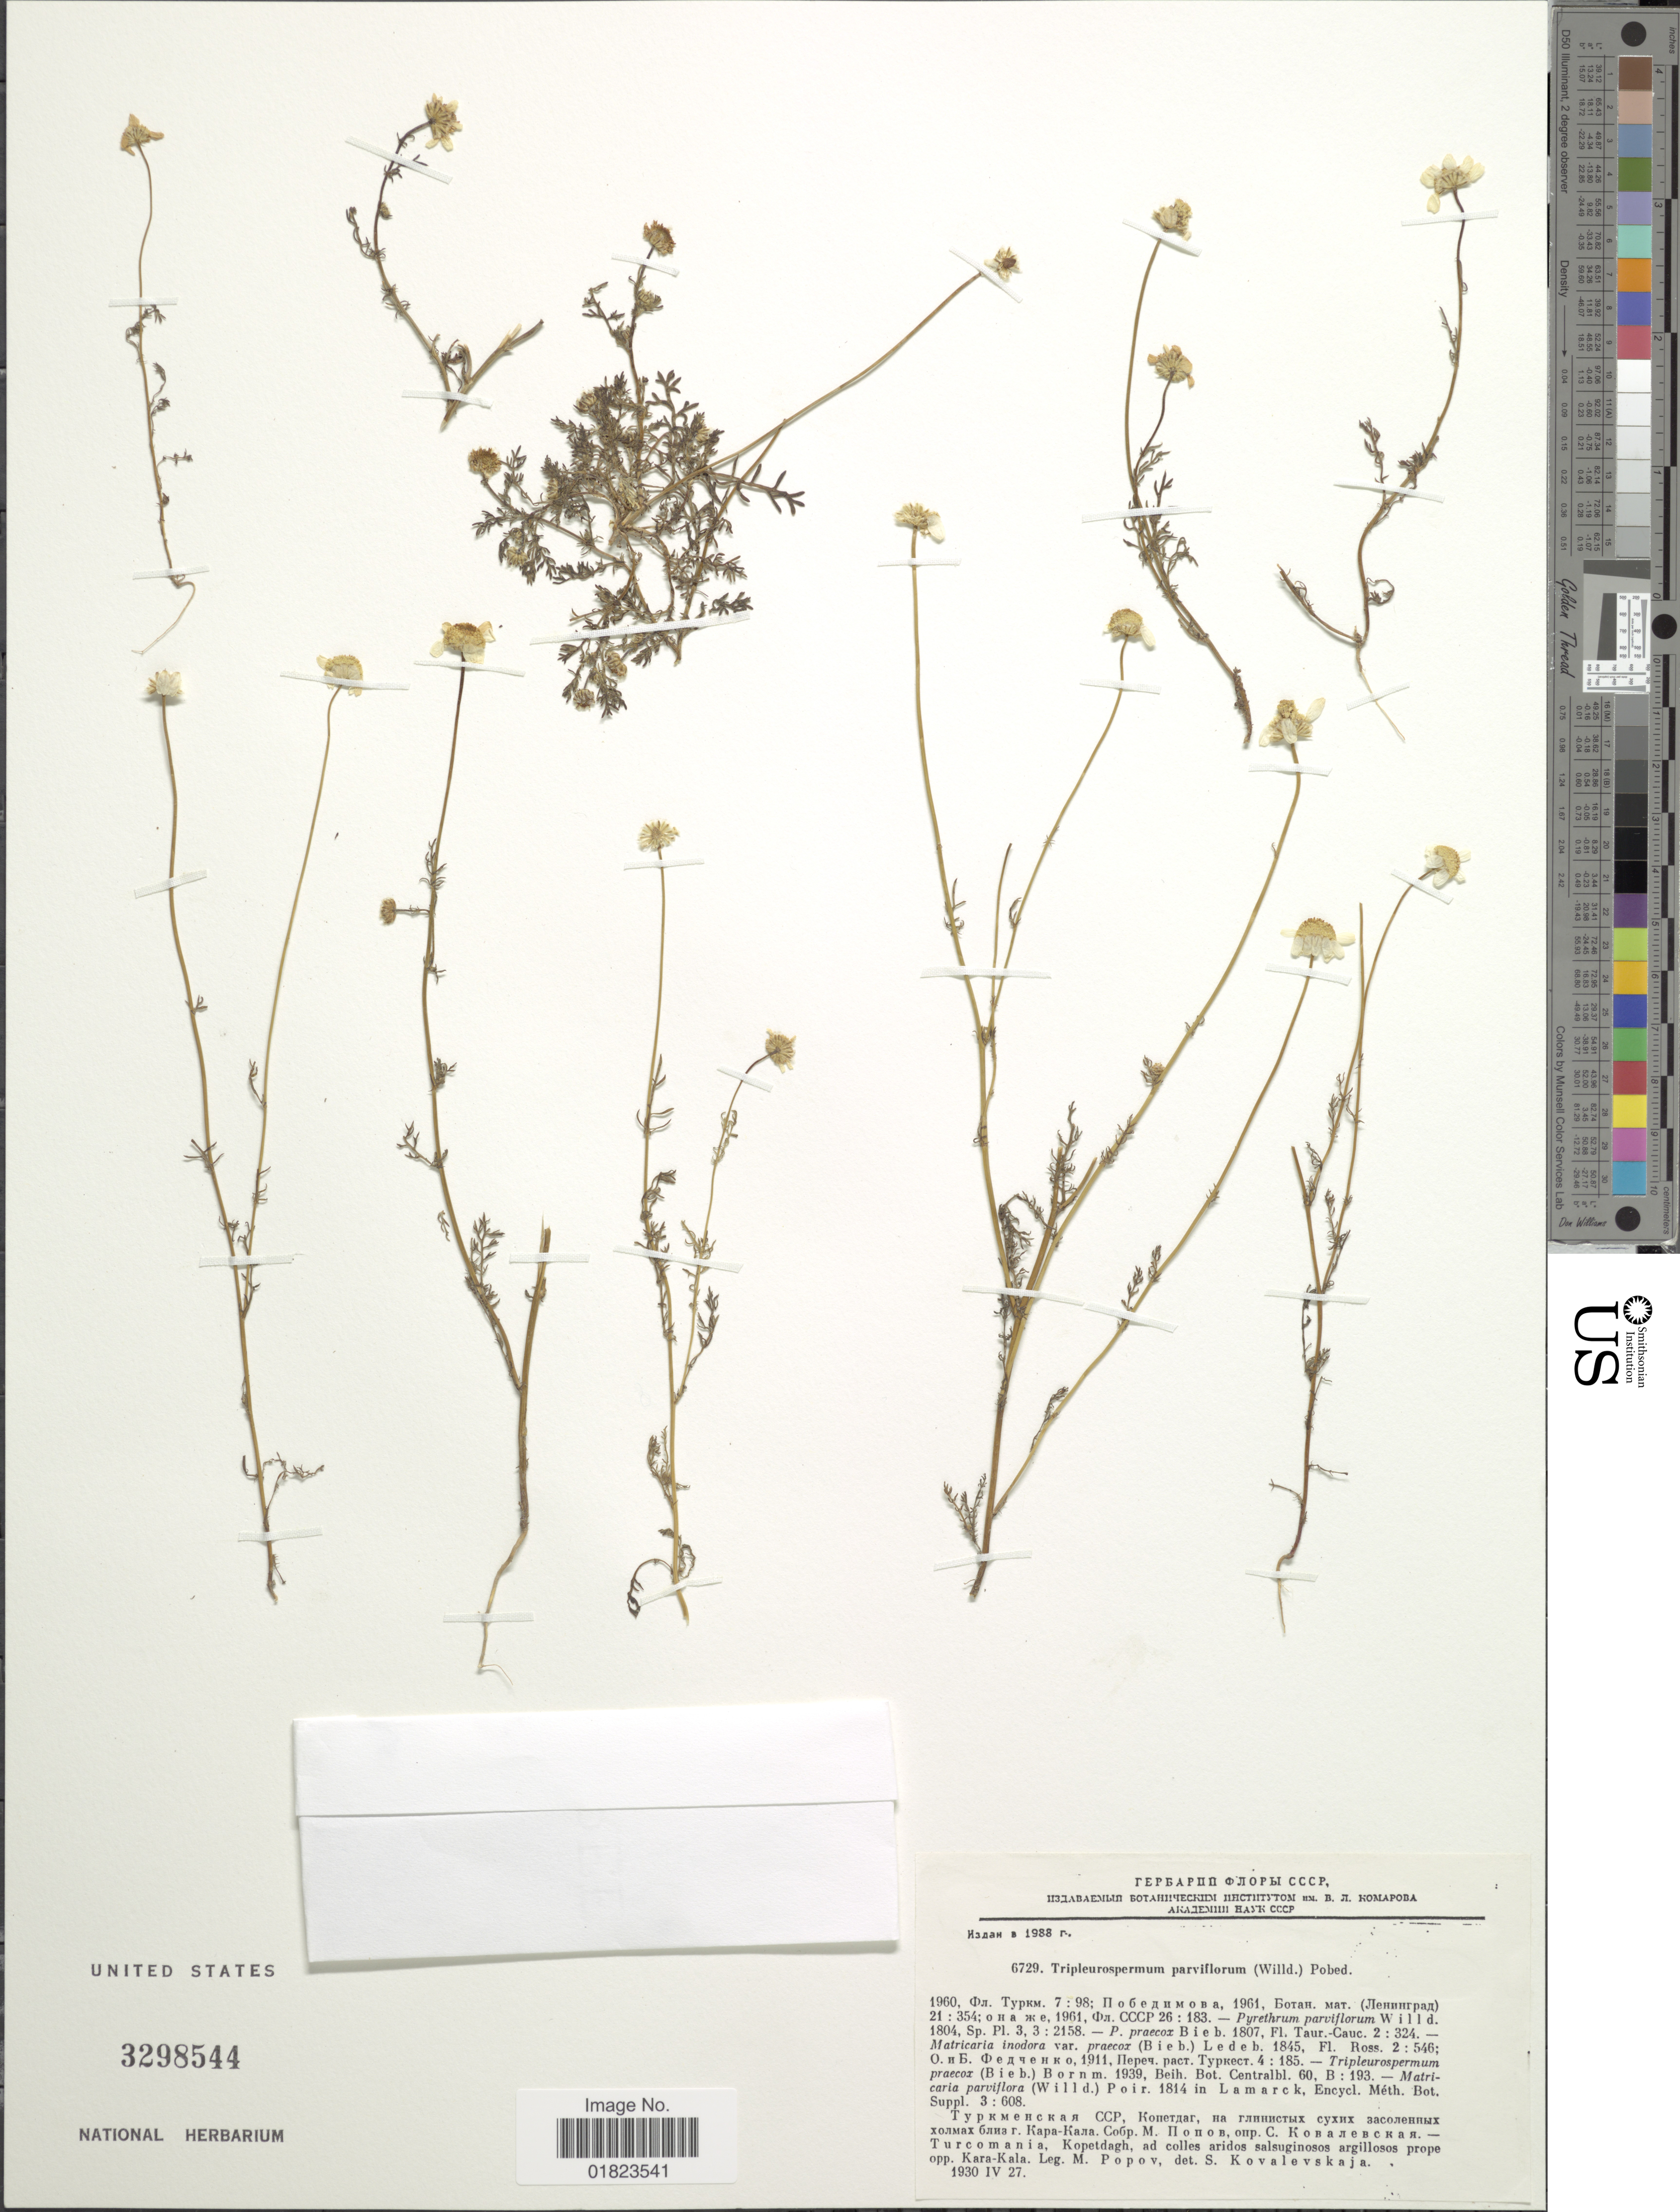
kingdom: Plantae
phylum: Tracheophyta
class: Magnoliopsida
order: Asterales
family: Asteraceae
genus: Tripleurospermum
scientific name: Tripleurospermum parviflorum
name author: (Willd.) Pobed.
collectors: M. Popov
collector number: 6729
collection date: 1930-04-27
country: Turkmenistan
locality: Turcomania, Kopetdagh, ad colles aridos salsuginosos argillosos prope opp. Kara-Kala.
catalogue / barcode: US 3298544